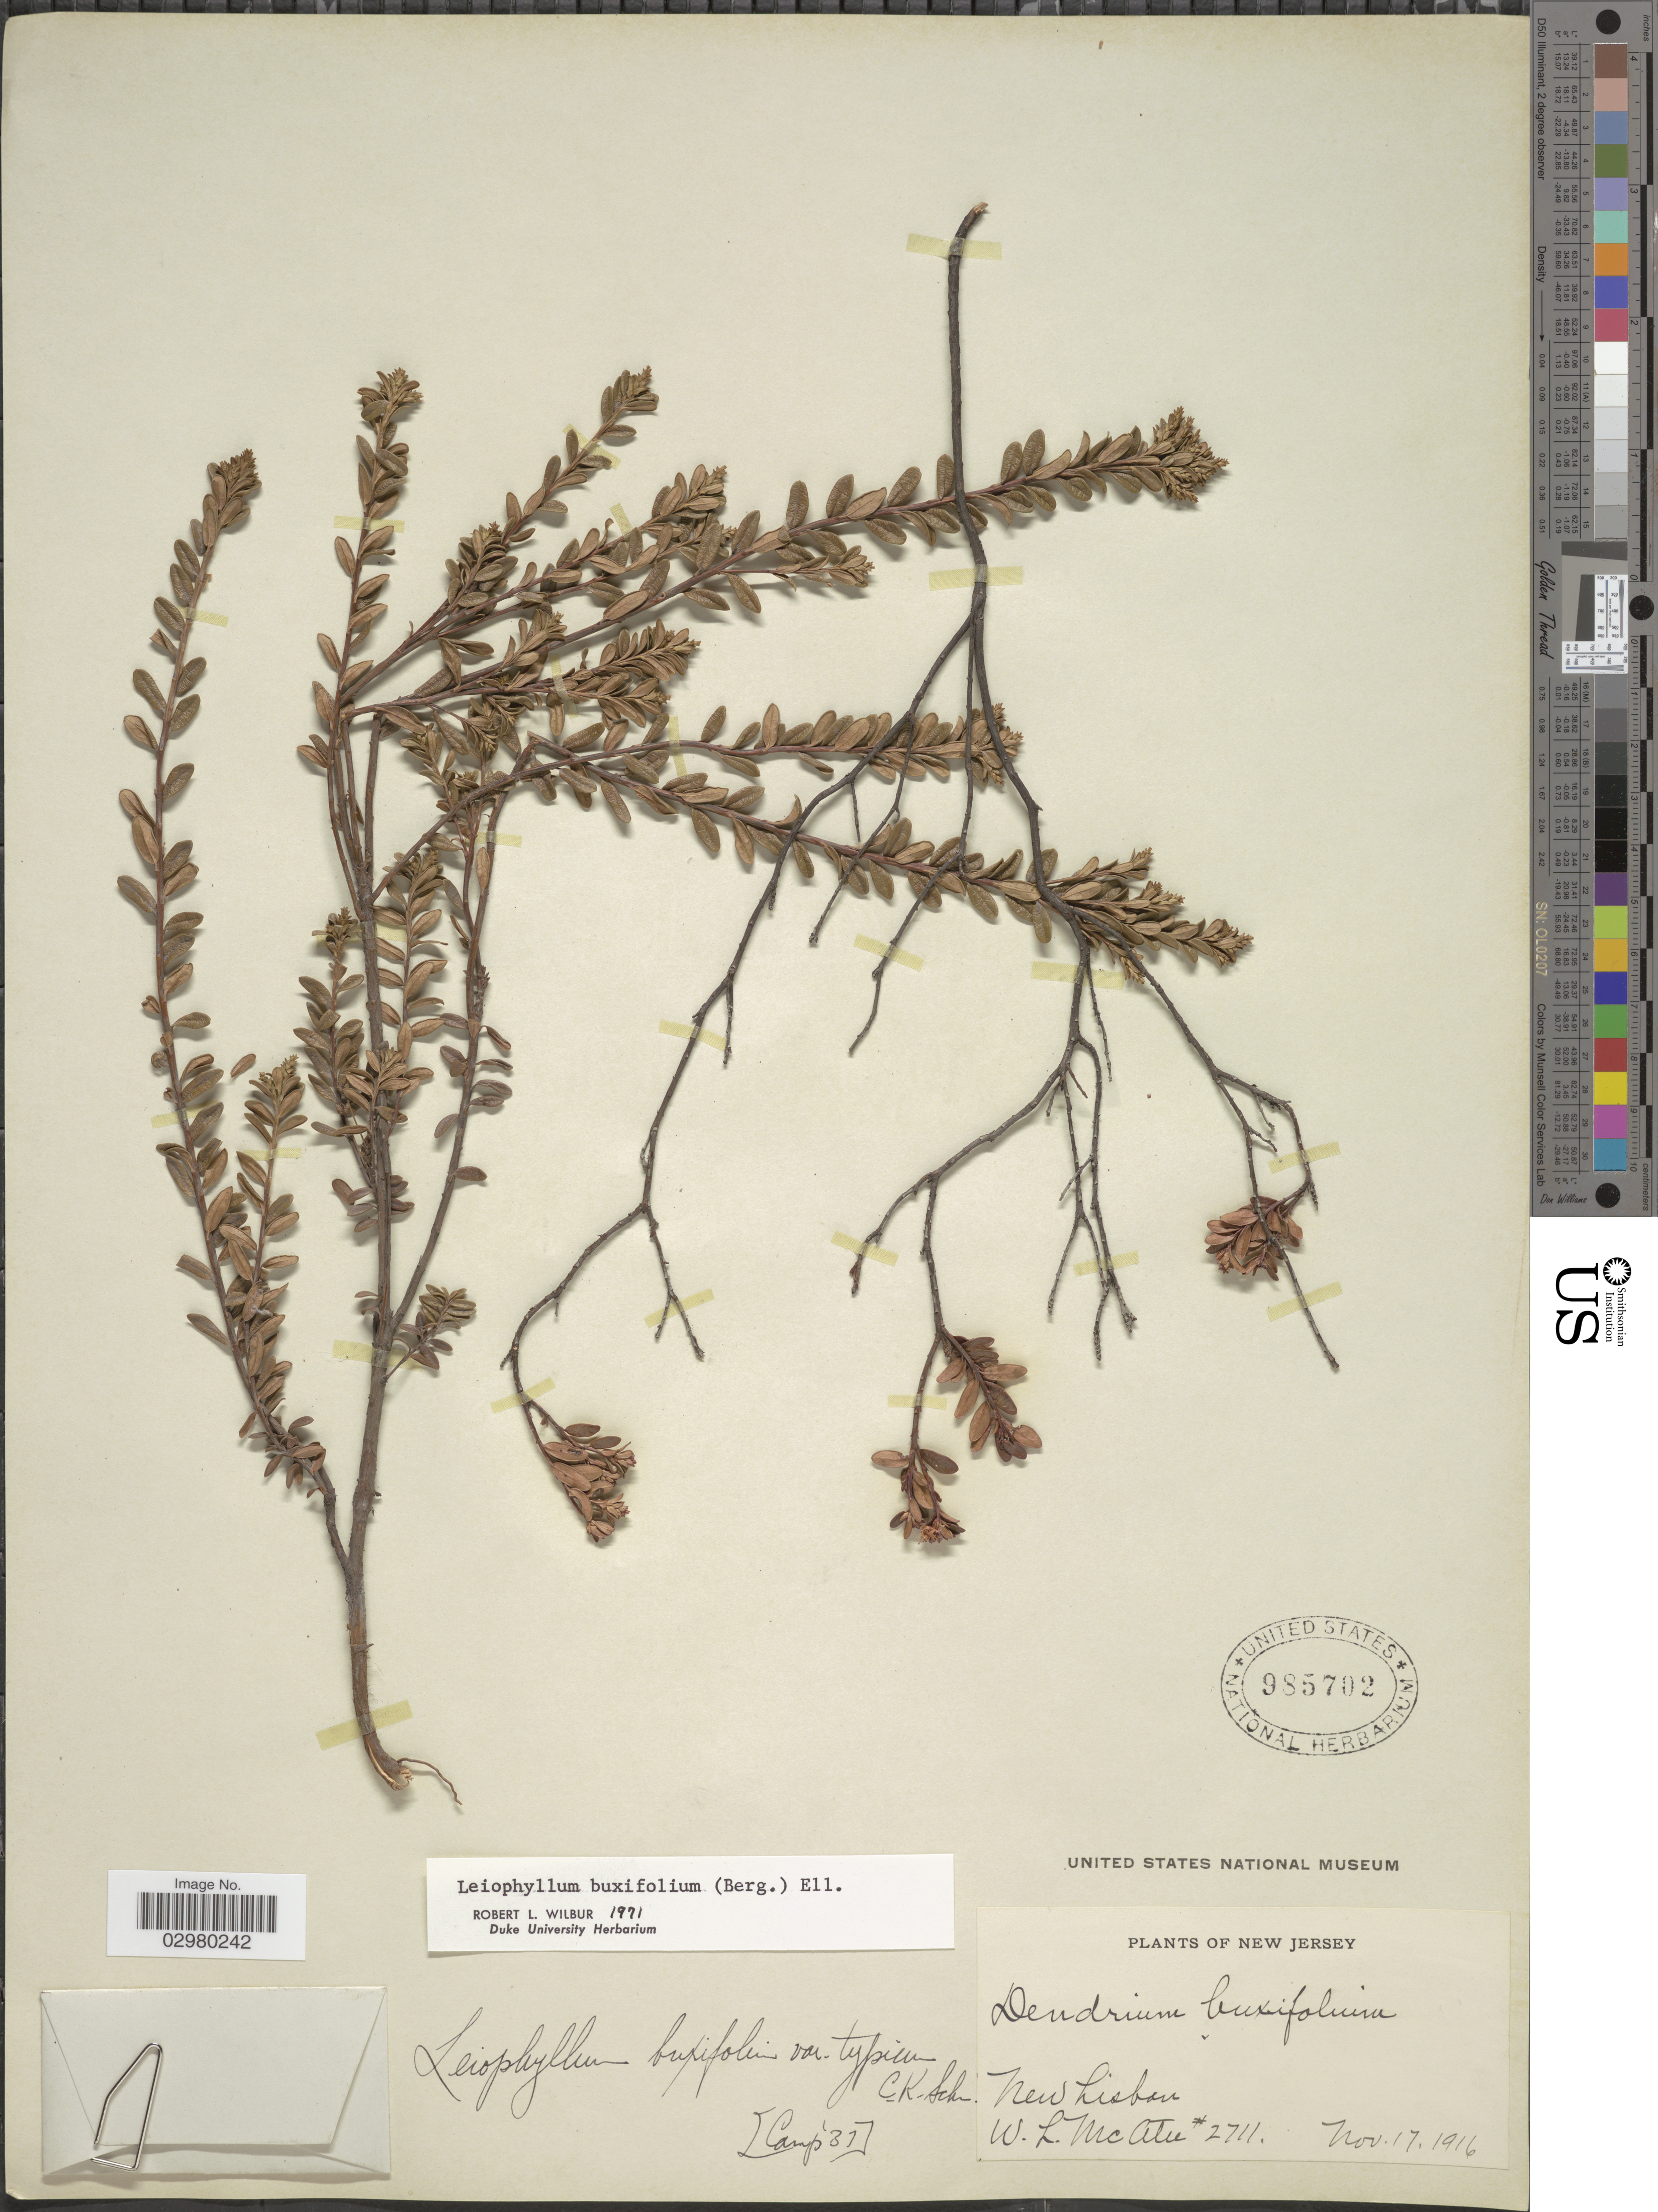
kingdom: Plantae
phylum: Tracheophyta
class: Magnoliopsida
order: Ericales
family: Ericaceae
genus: Leiophyllum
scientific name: Leiophyllum buxifolium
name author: (Bergius) Elliott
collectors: W. McAtee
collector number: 2711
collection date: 1916-11-17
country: United States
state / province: New Jersey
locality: New Lisbon.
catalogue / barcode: US 985702